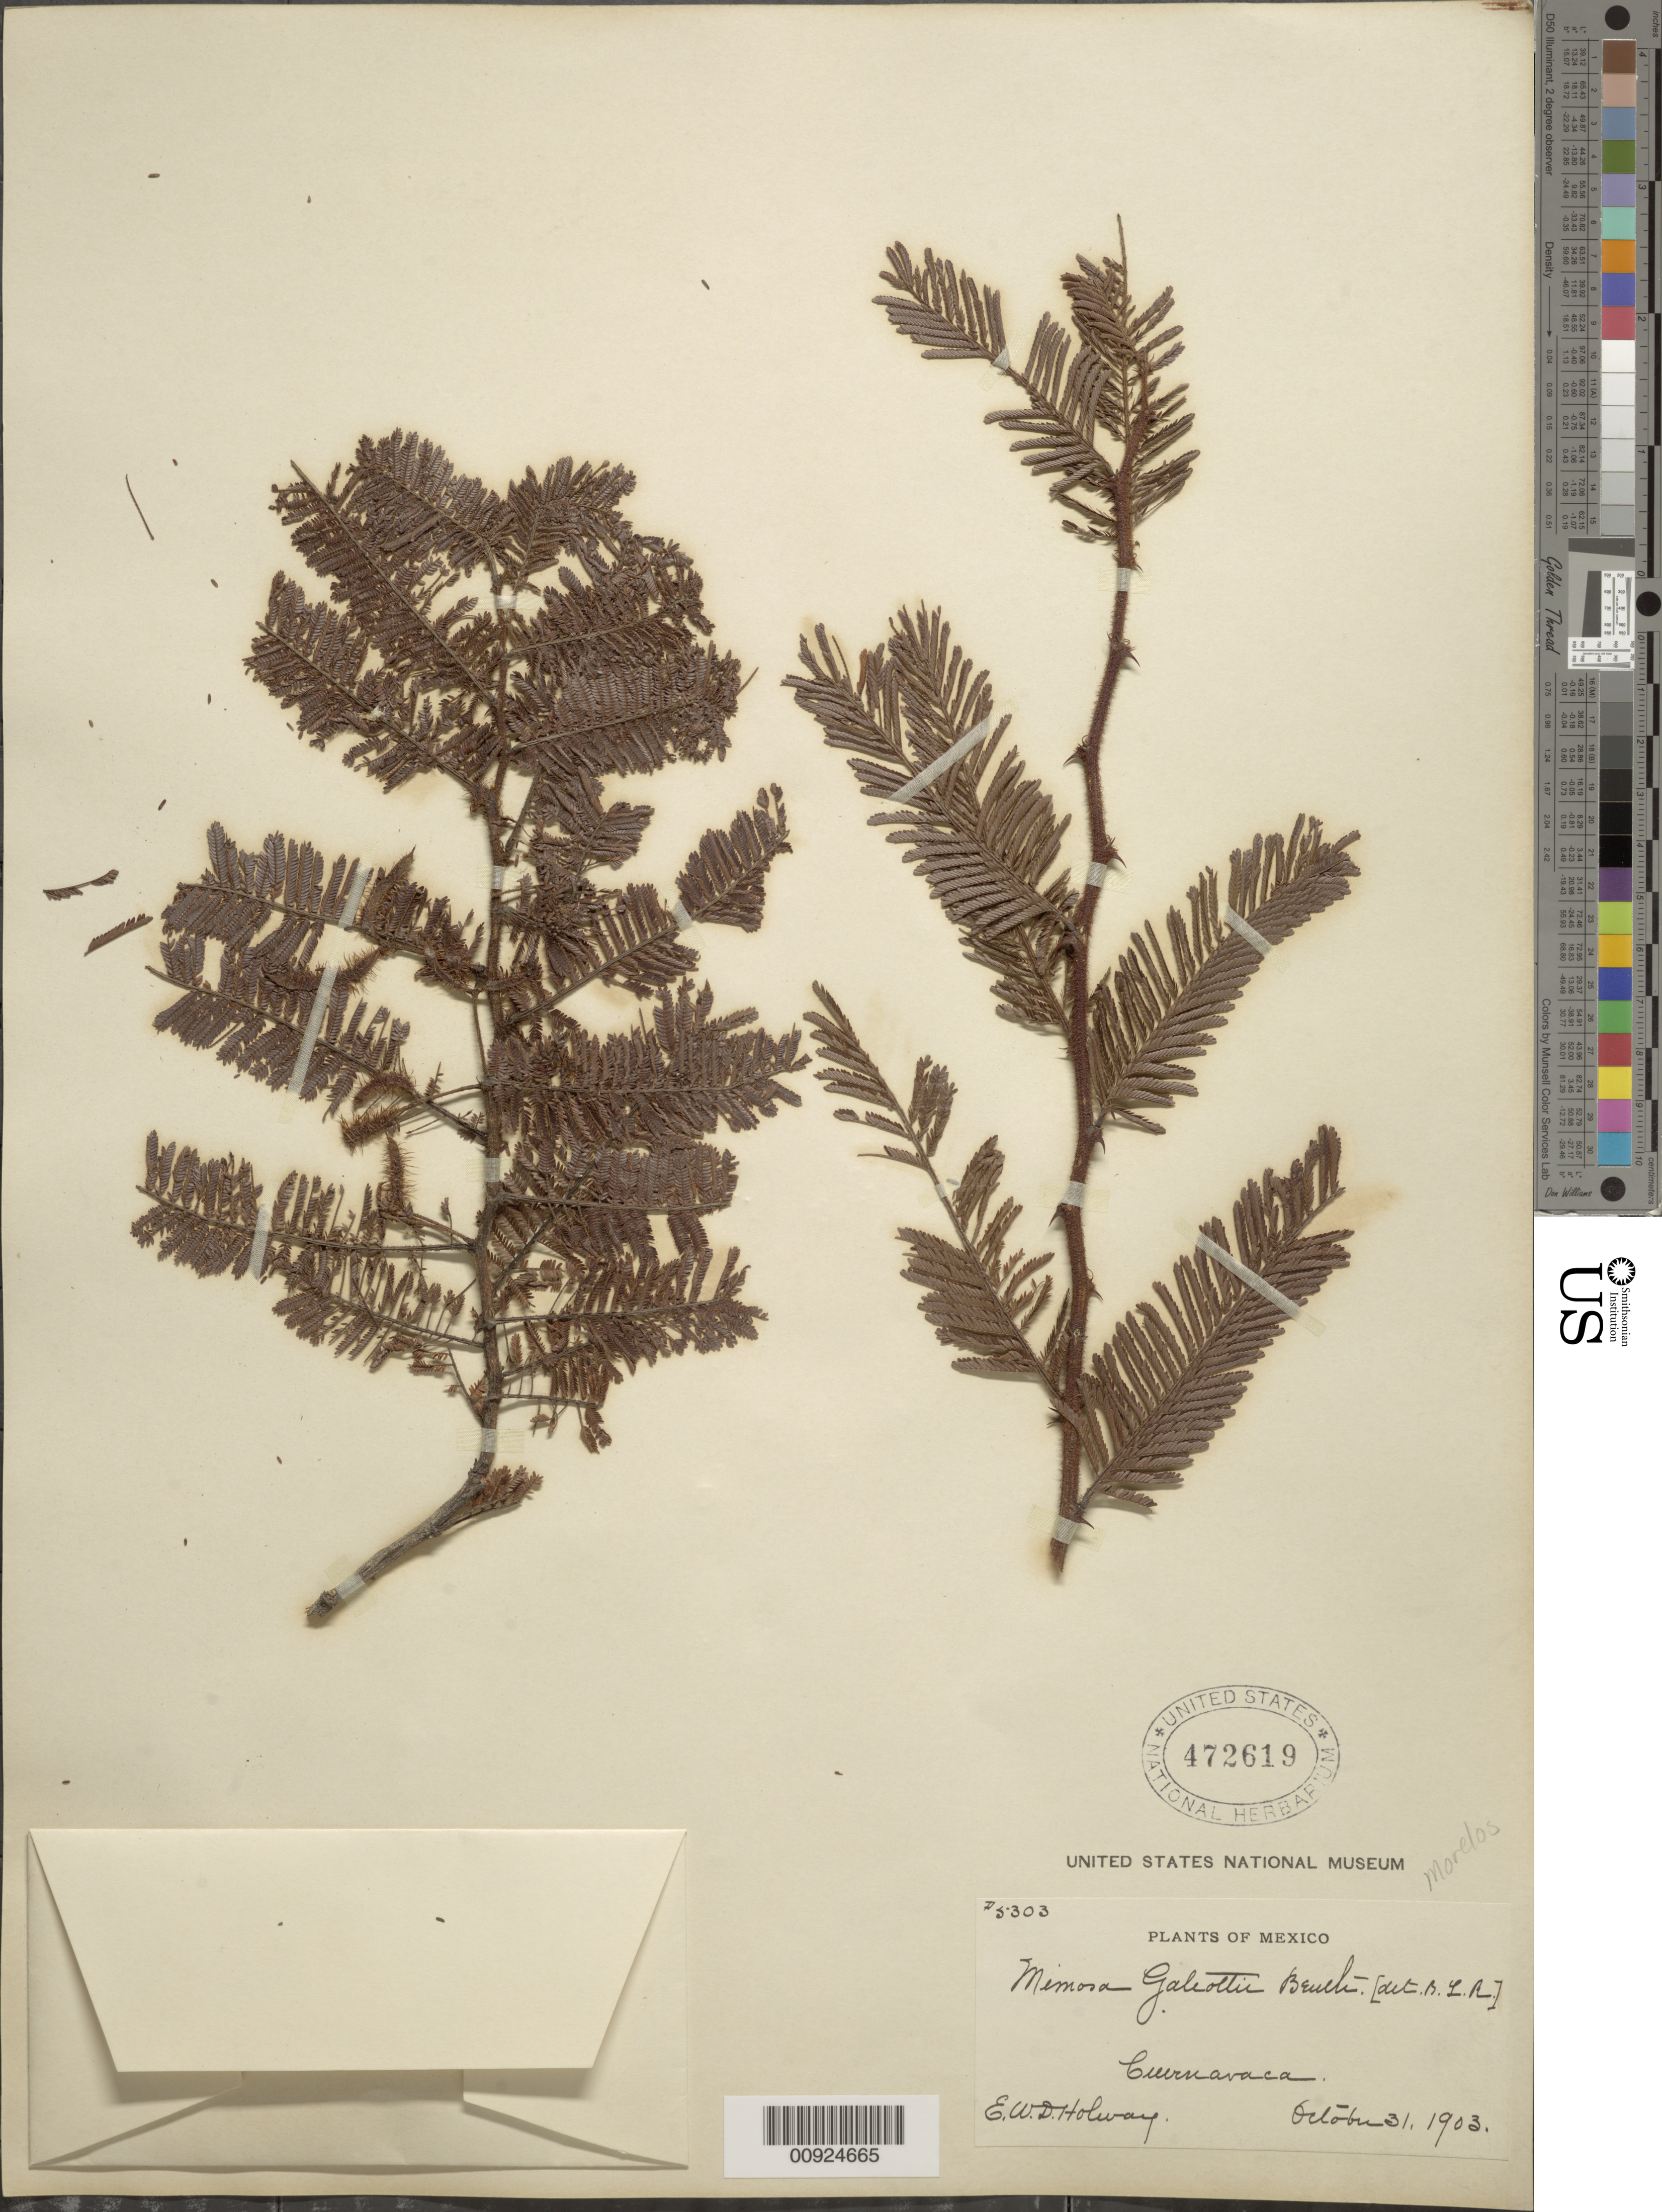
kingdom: Plantae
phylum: Tracheophyta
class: Magnoliopsida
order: Fabales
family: Fabaceae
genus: Mimosa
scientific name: Mimosa galeottii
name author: Benth.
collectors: E. W. D. Holway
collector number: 5303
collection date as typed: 31 Oct 1903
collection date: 1903-10-31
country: Mexico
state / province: Morelos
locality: Cuernavaca.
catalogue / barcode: US 472619